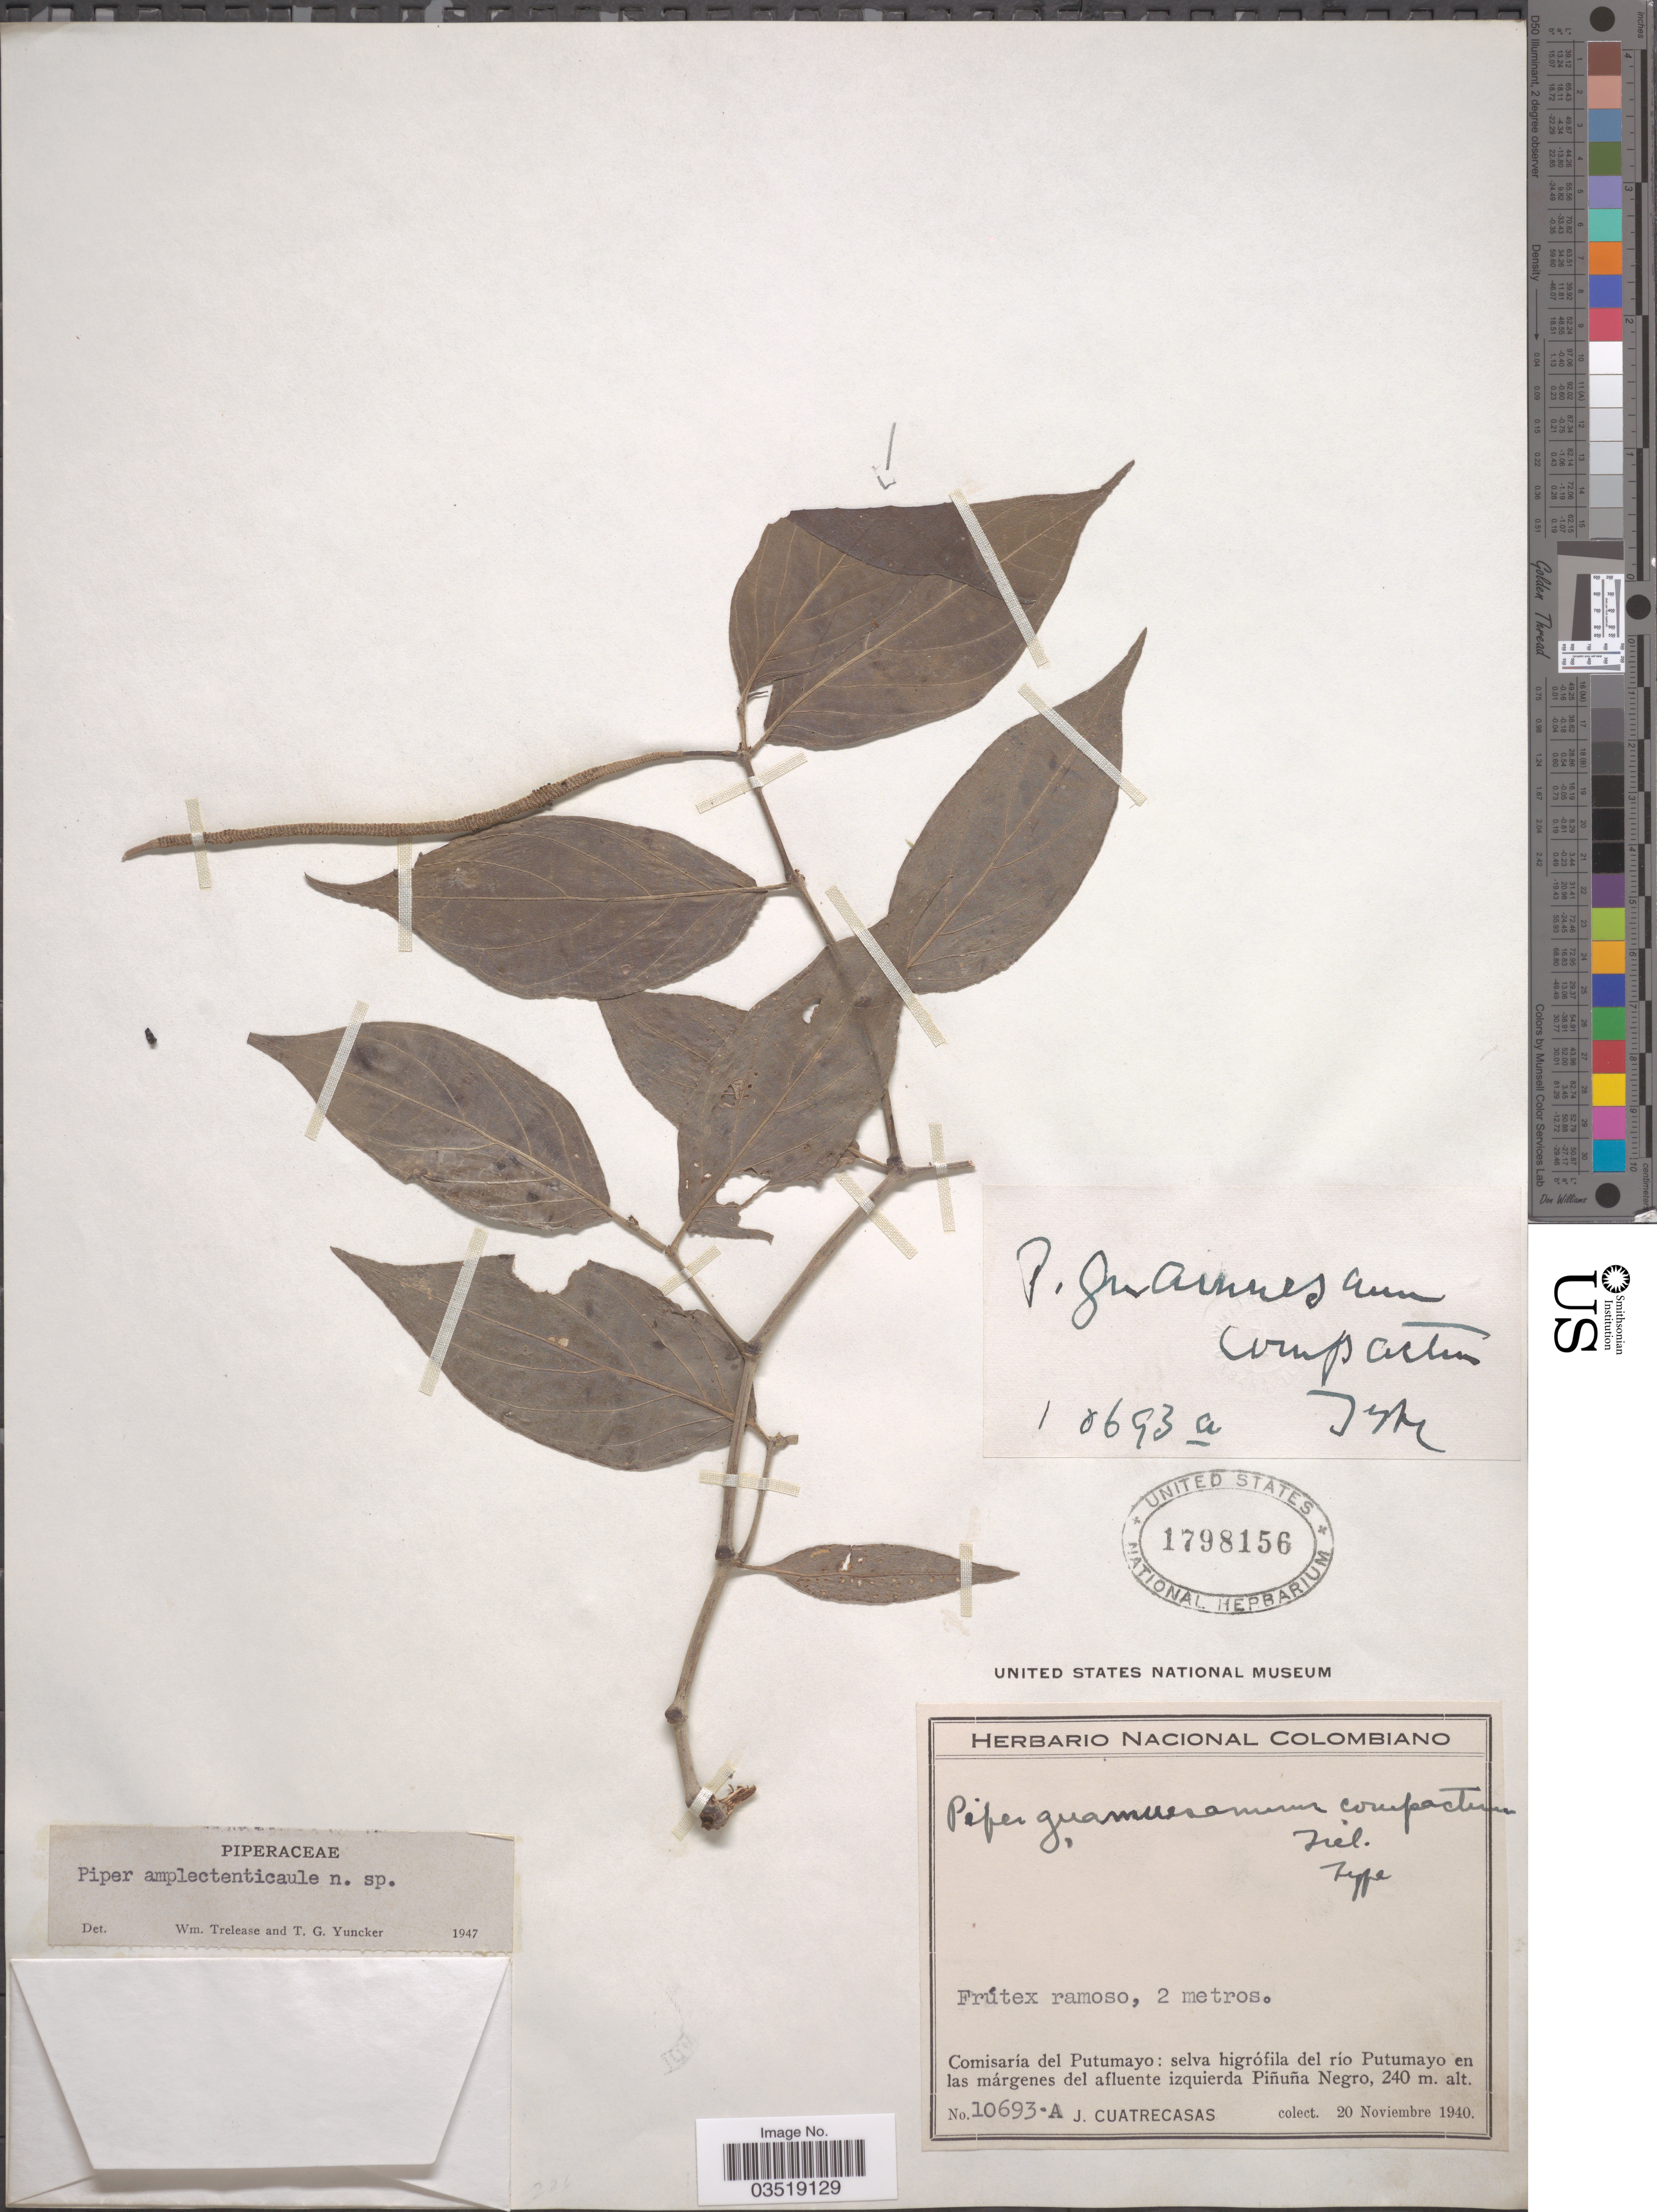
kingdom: Plantae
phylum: Tracheophyta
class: Magnoliopsida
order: Piperales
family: Piperaceae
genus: Piper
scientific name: Piper amplectenticaule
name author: Trel. & Yunck.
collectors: J. Cuatrecasas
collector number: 10693-A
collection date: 1940-11-20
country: Colombia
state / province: Putumayo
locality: Comisaría del Putumayo: selva higrófila del río Putumayo en las márgenes del afluente izquierda Piñuña Negro.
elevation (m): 240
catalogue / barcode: US 1798156